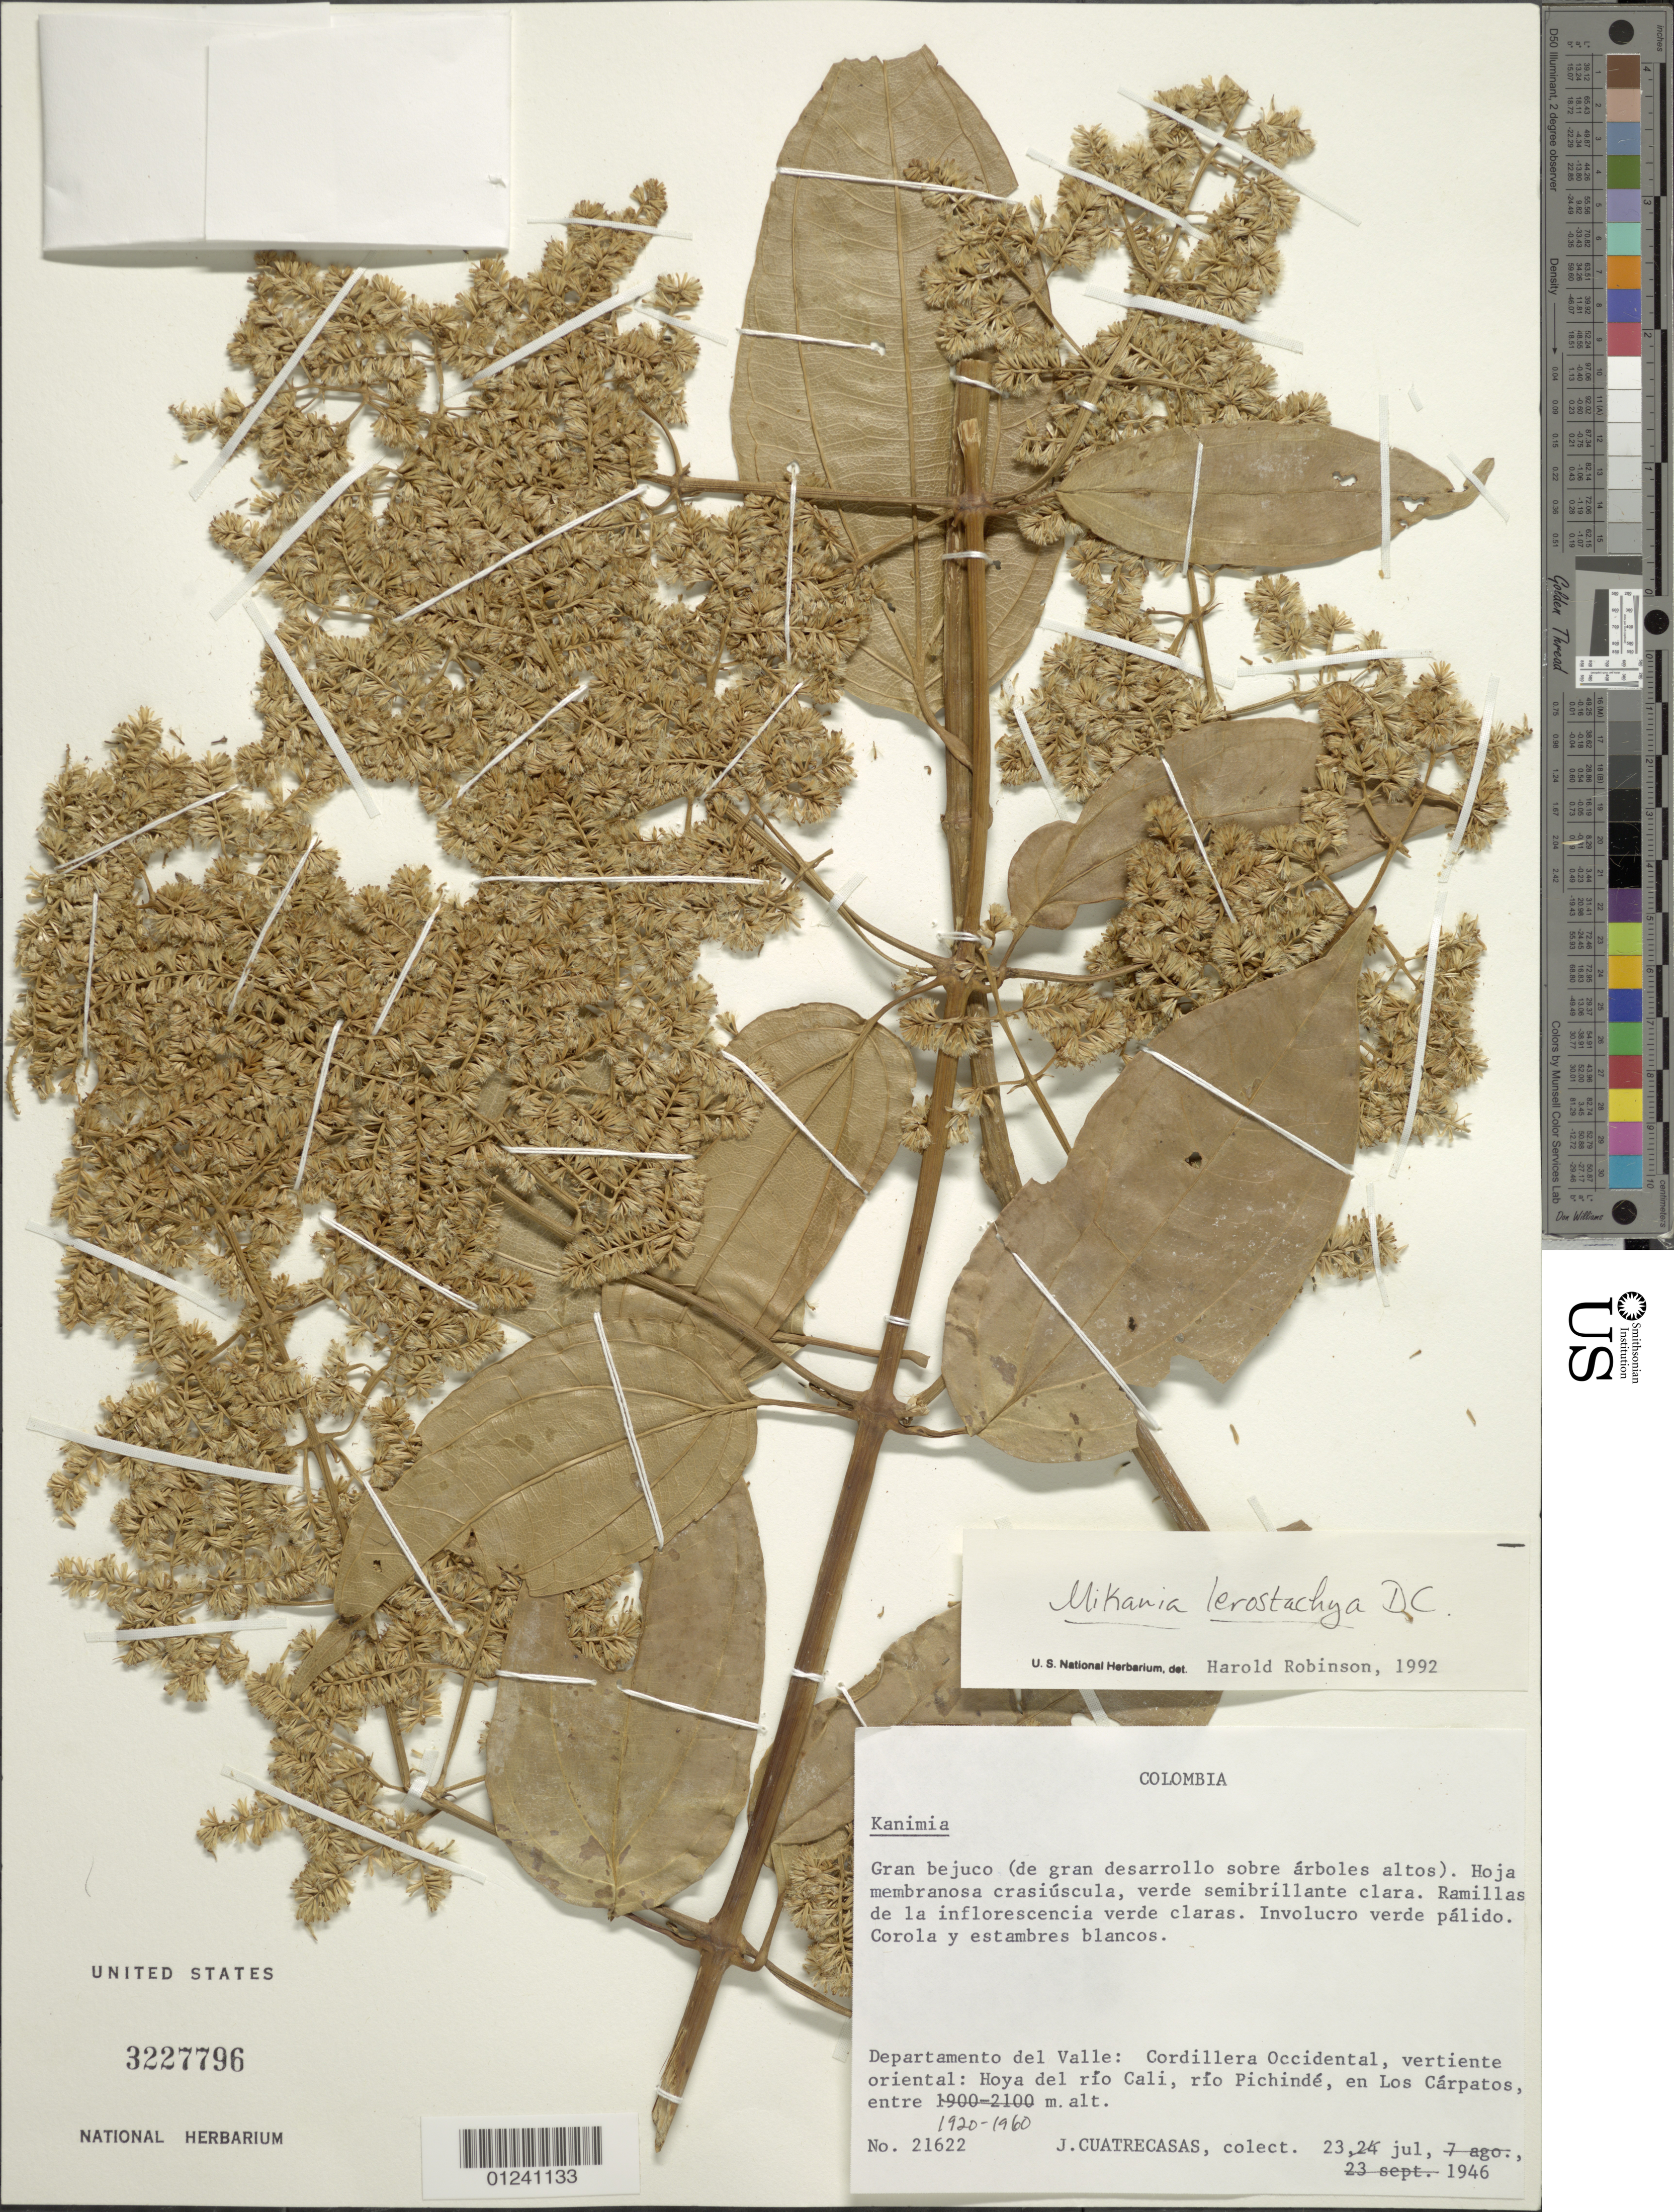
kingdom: Plantae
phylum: Tracheophyta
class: Magnoliopsida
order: Asterales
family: Asteraceae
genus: Mikania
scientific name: Mikania leiostachya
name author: Benth.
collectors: J. Cuatrecasas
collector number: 21622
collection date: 1946-07-23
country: Colombia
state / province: Valle del Cauca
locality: Cordillera de Occidental, vertiente oriental: Hoya del río Cali, río Pichindé, en Los Cárpatos entre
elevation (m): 1920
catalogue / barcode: US 3227796